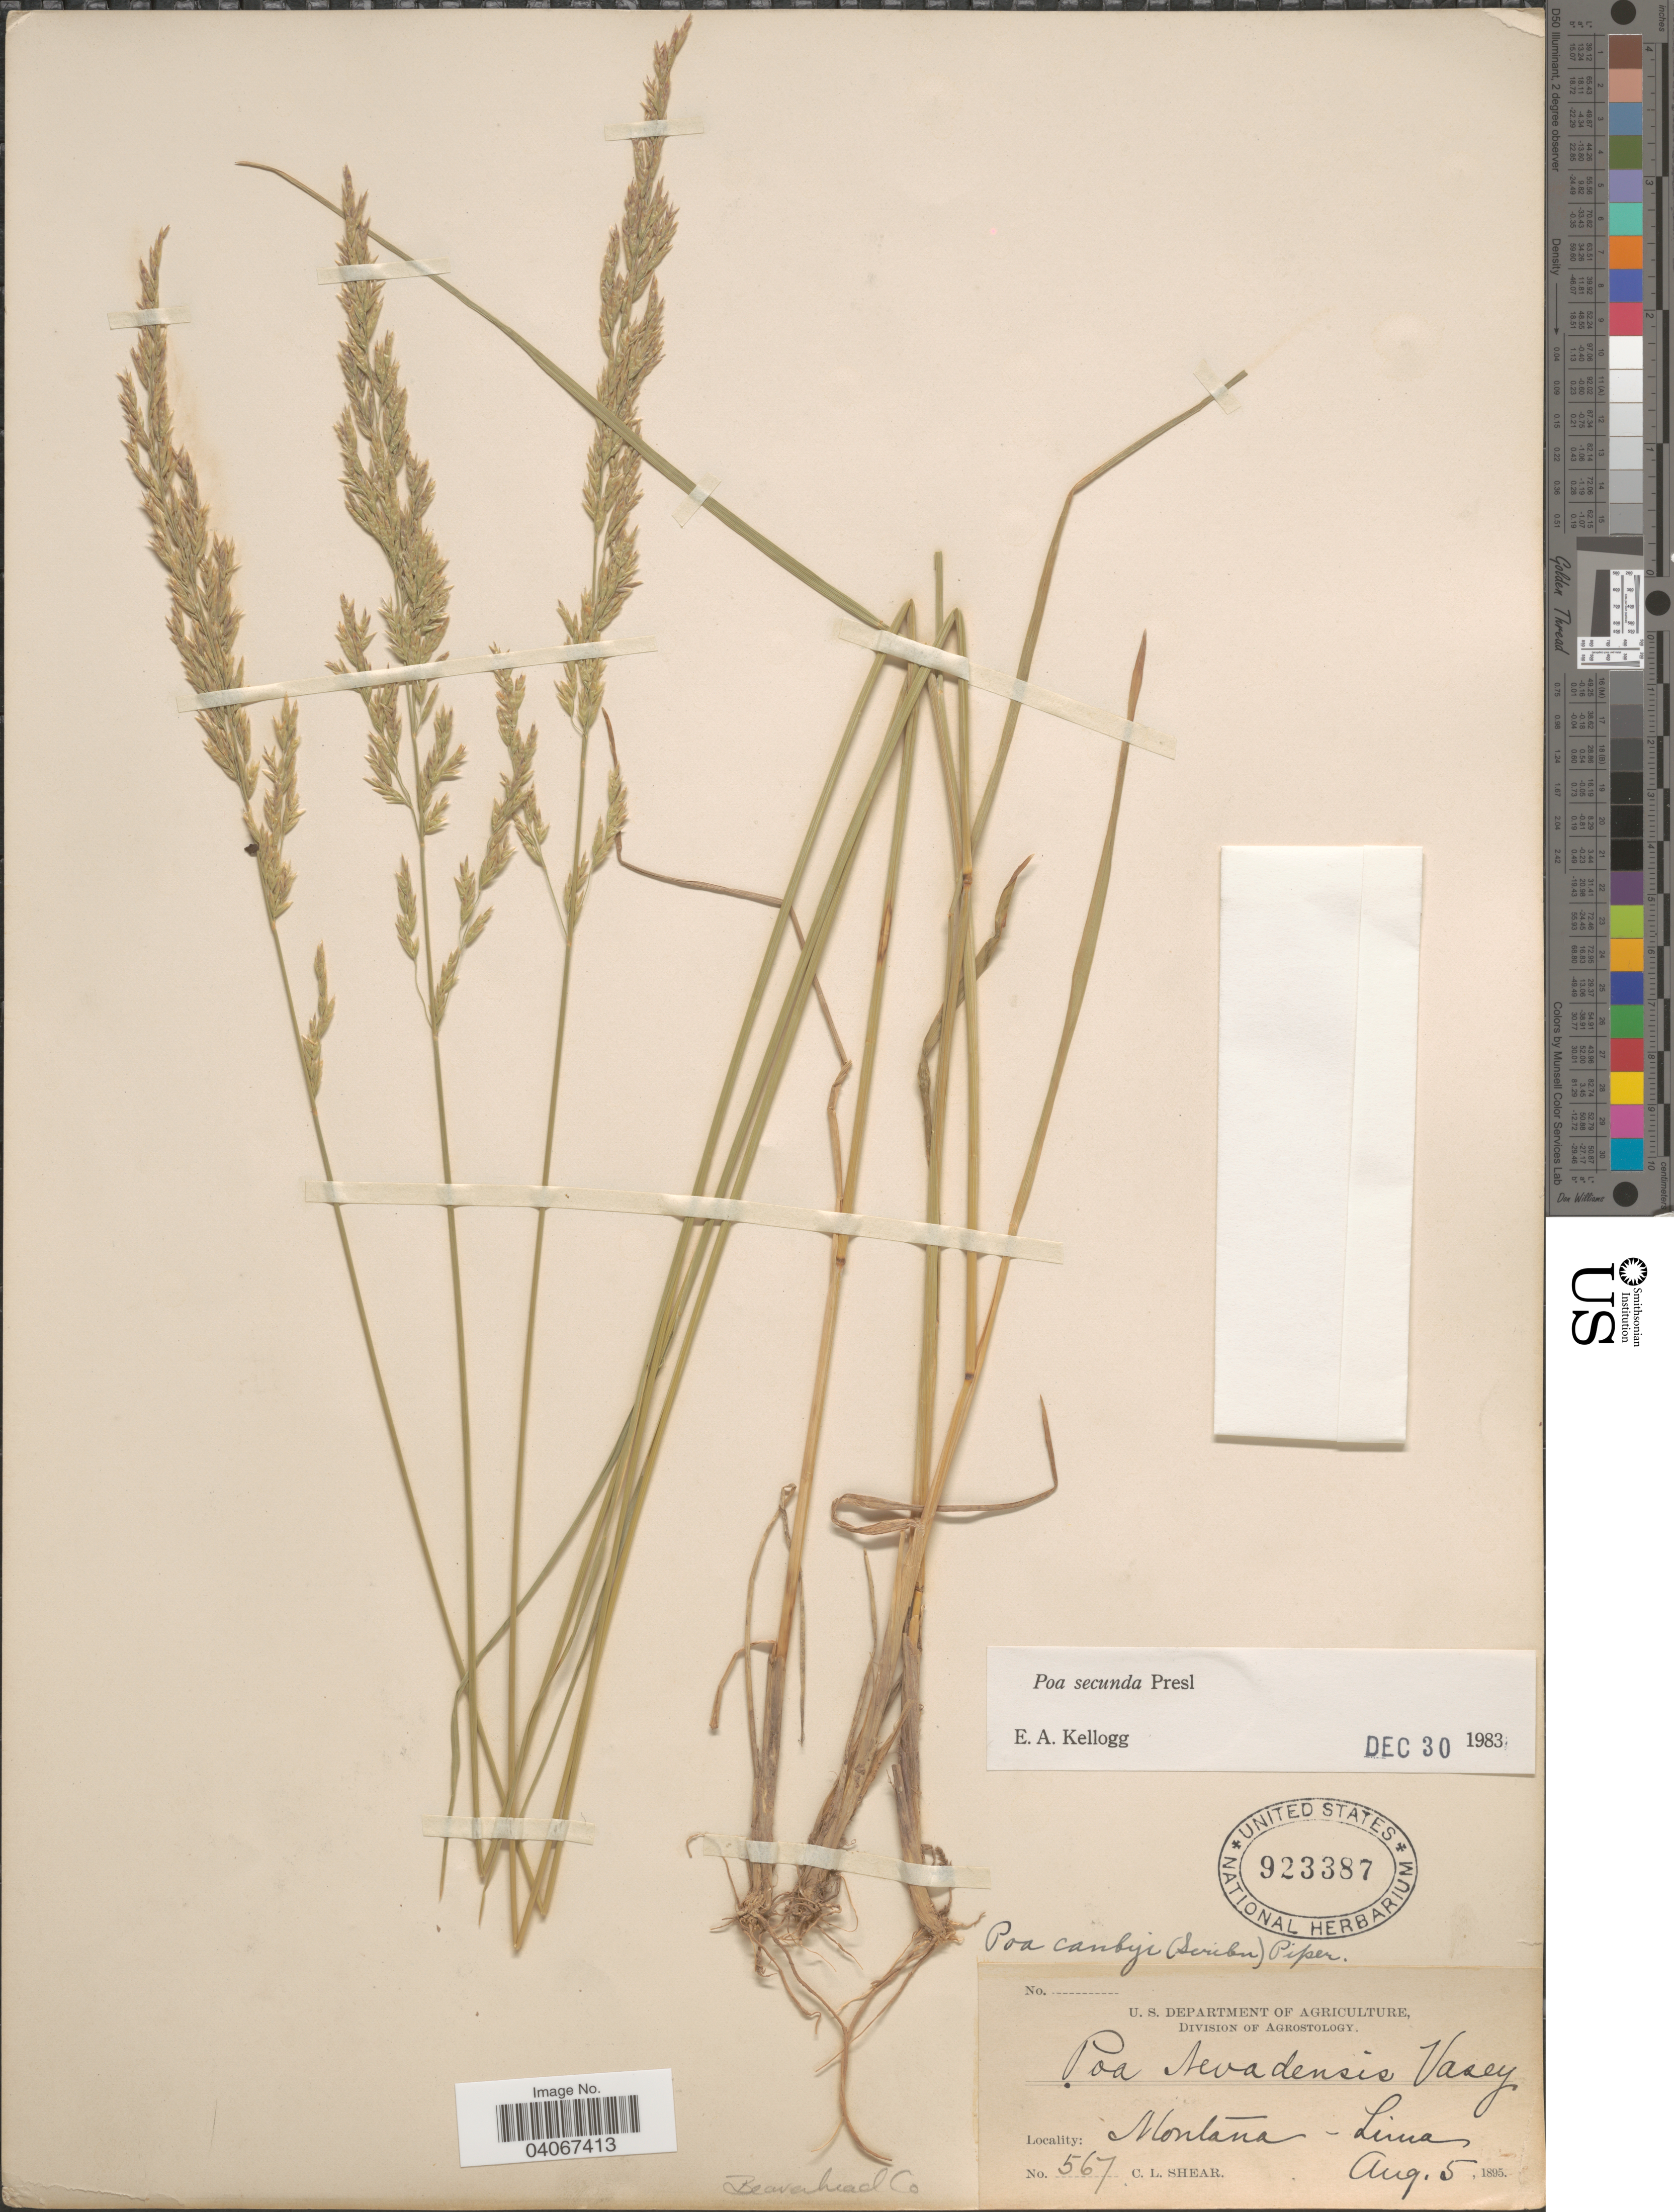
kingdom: Plantae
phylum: Tracheophyta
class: Liliopsida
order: Poales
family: Poaceae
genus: Poa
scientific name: Poa secunda subsp. secunda var. secunda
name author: J. Presl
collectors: C. L. Shear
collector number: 567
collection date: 1895-08-05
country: United States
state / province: Montana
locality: Beaverhead Co,. Lima.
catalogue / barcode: US 923387